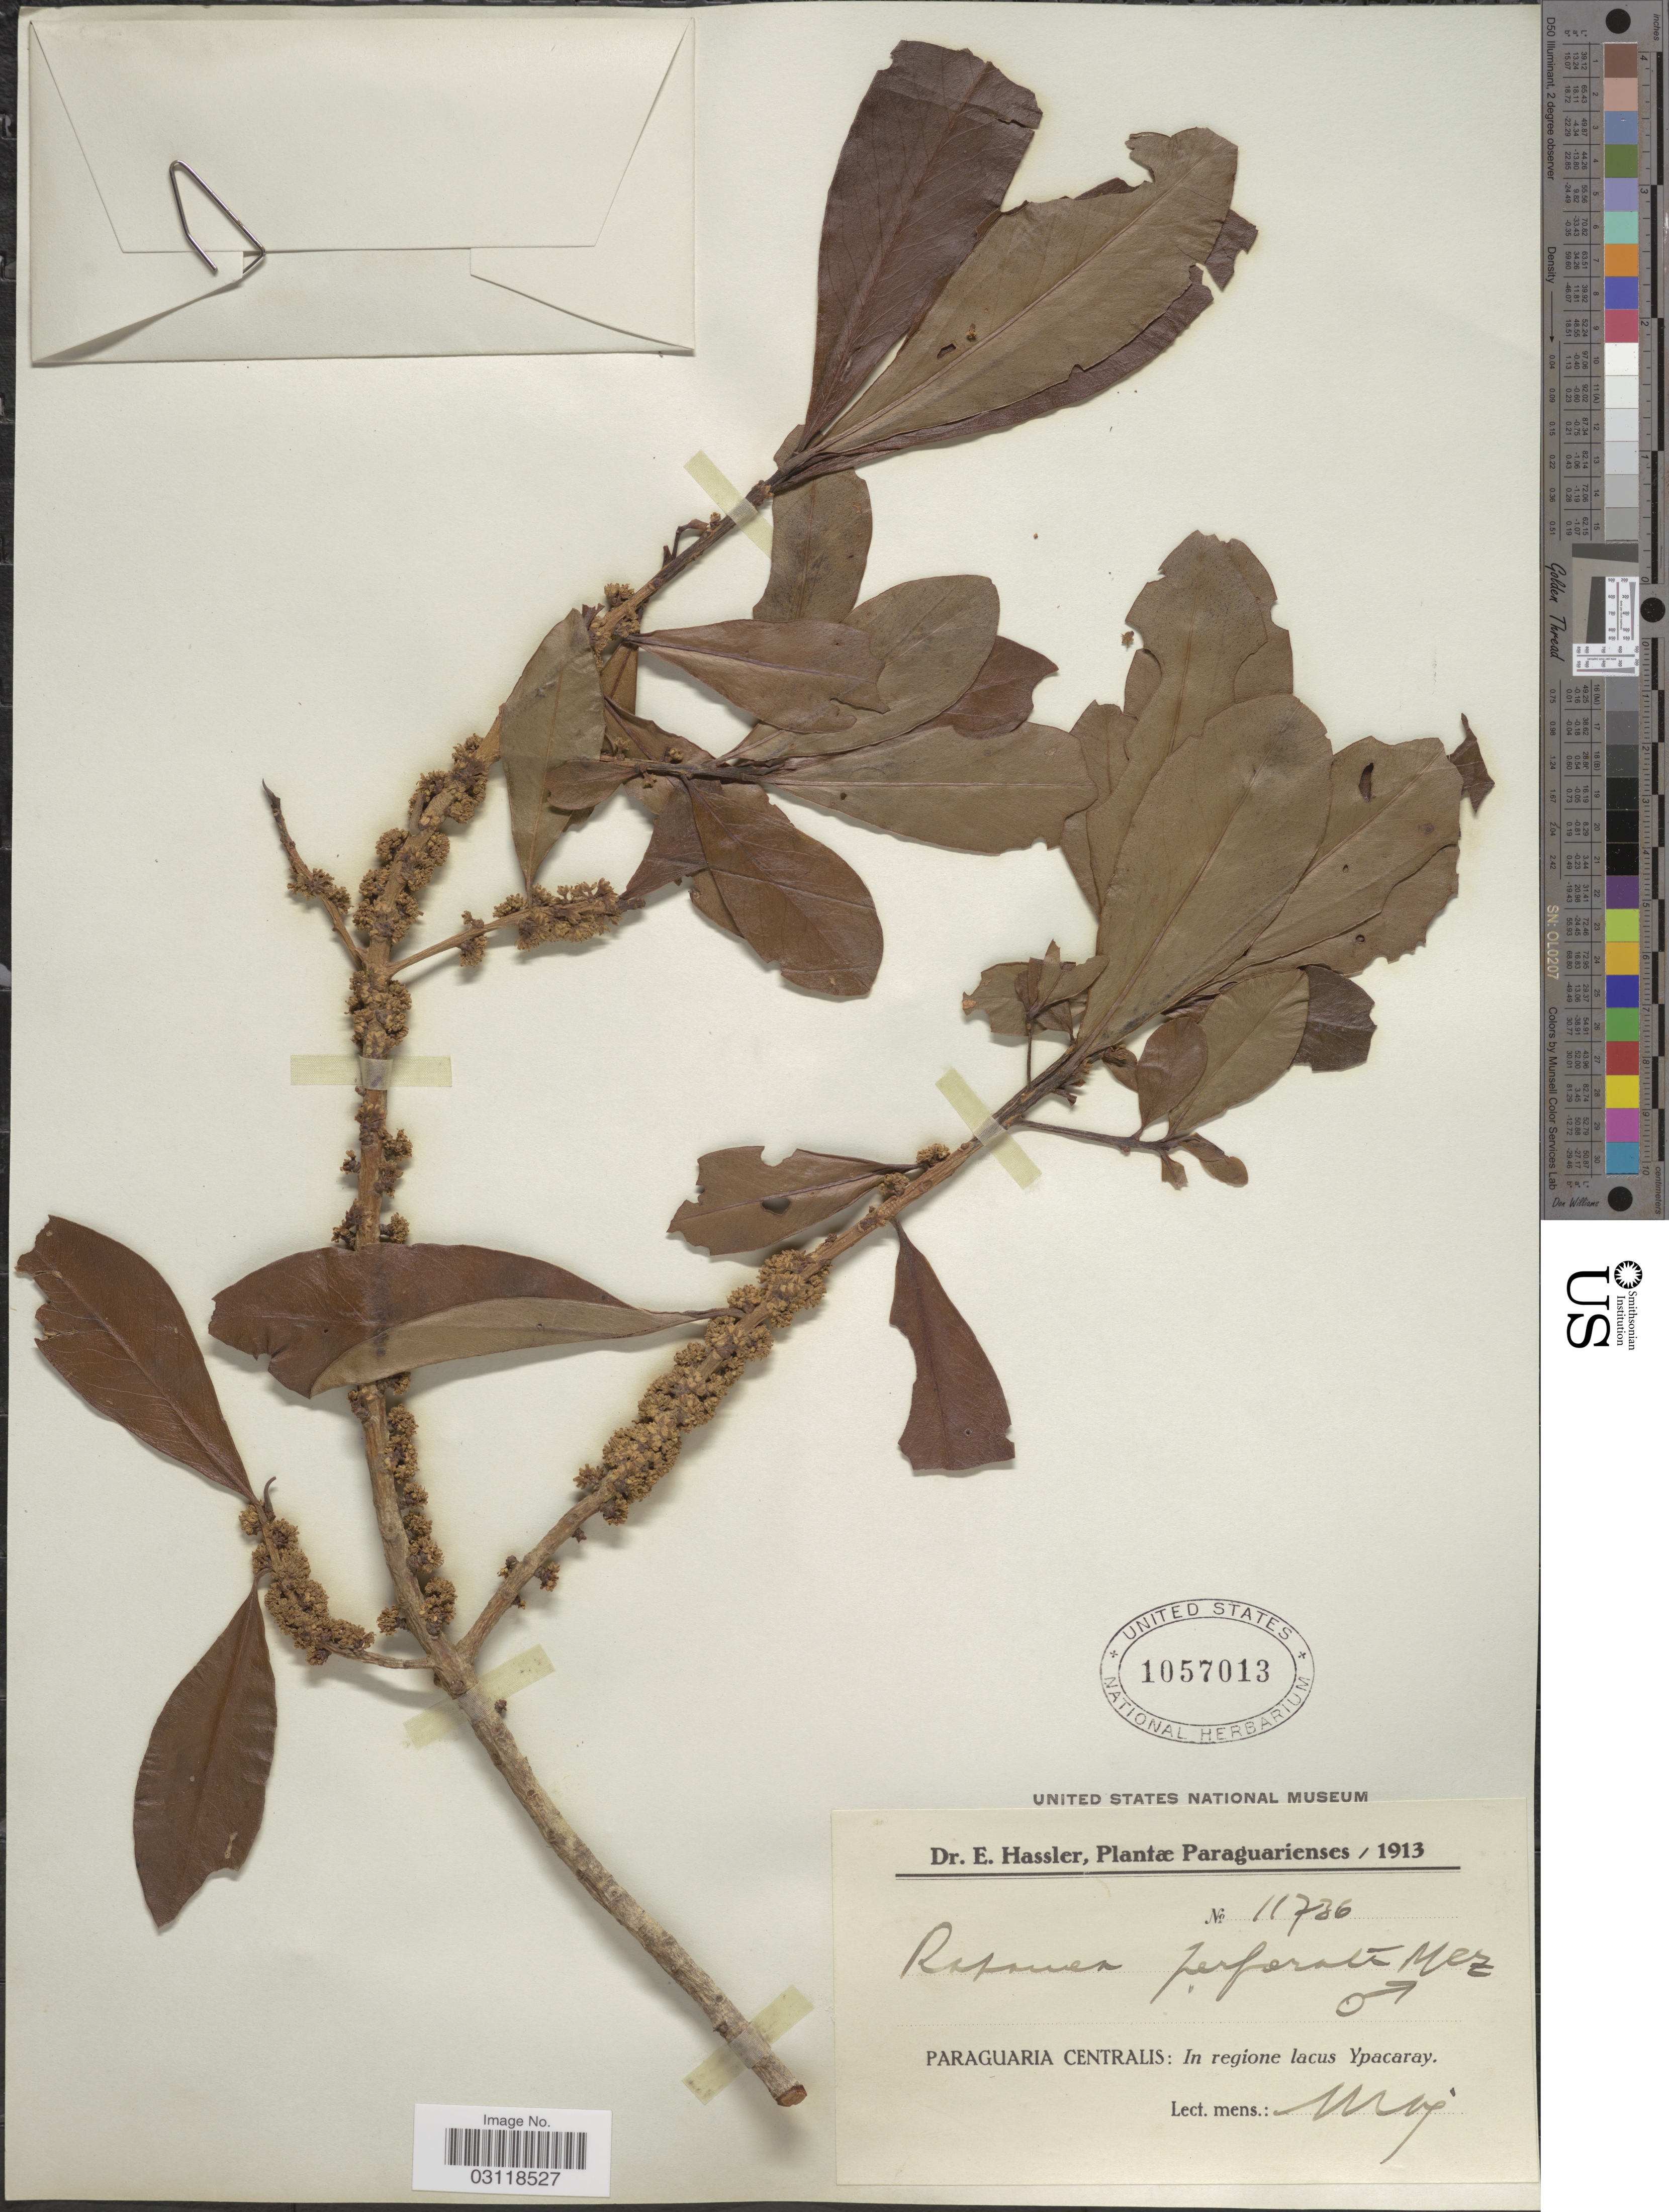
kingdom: Plantae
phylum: Tracheophyta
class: Magnoliopsida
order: Ericales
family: Primulaceae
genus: Rapanea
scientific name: Rapanea perforata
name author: Mez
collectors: E. Hassler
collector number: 11736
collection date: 1913-05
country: Paraguay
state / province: Central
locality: Paraguaria Centralis: In regíone lacus Ypacaray.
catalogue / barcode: US 1057013